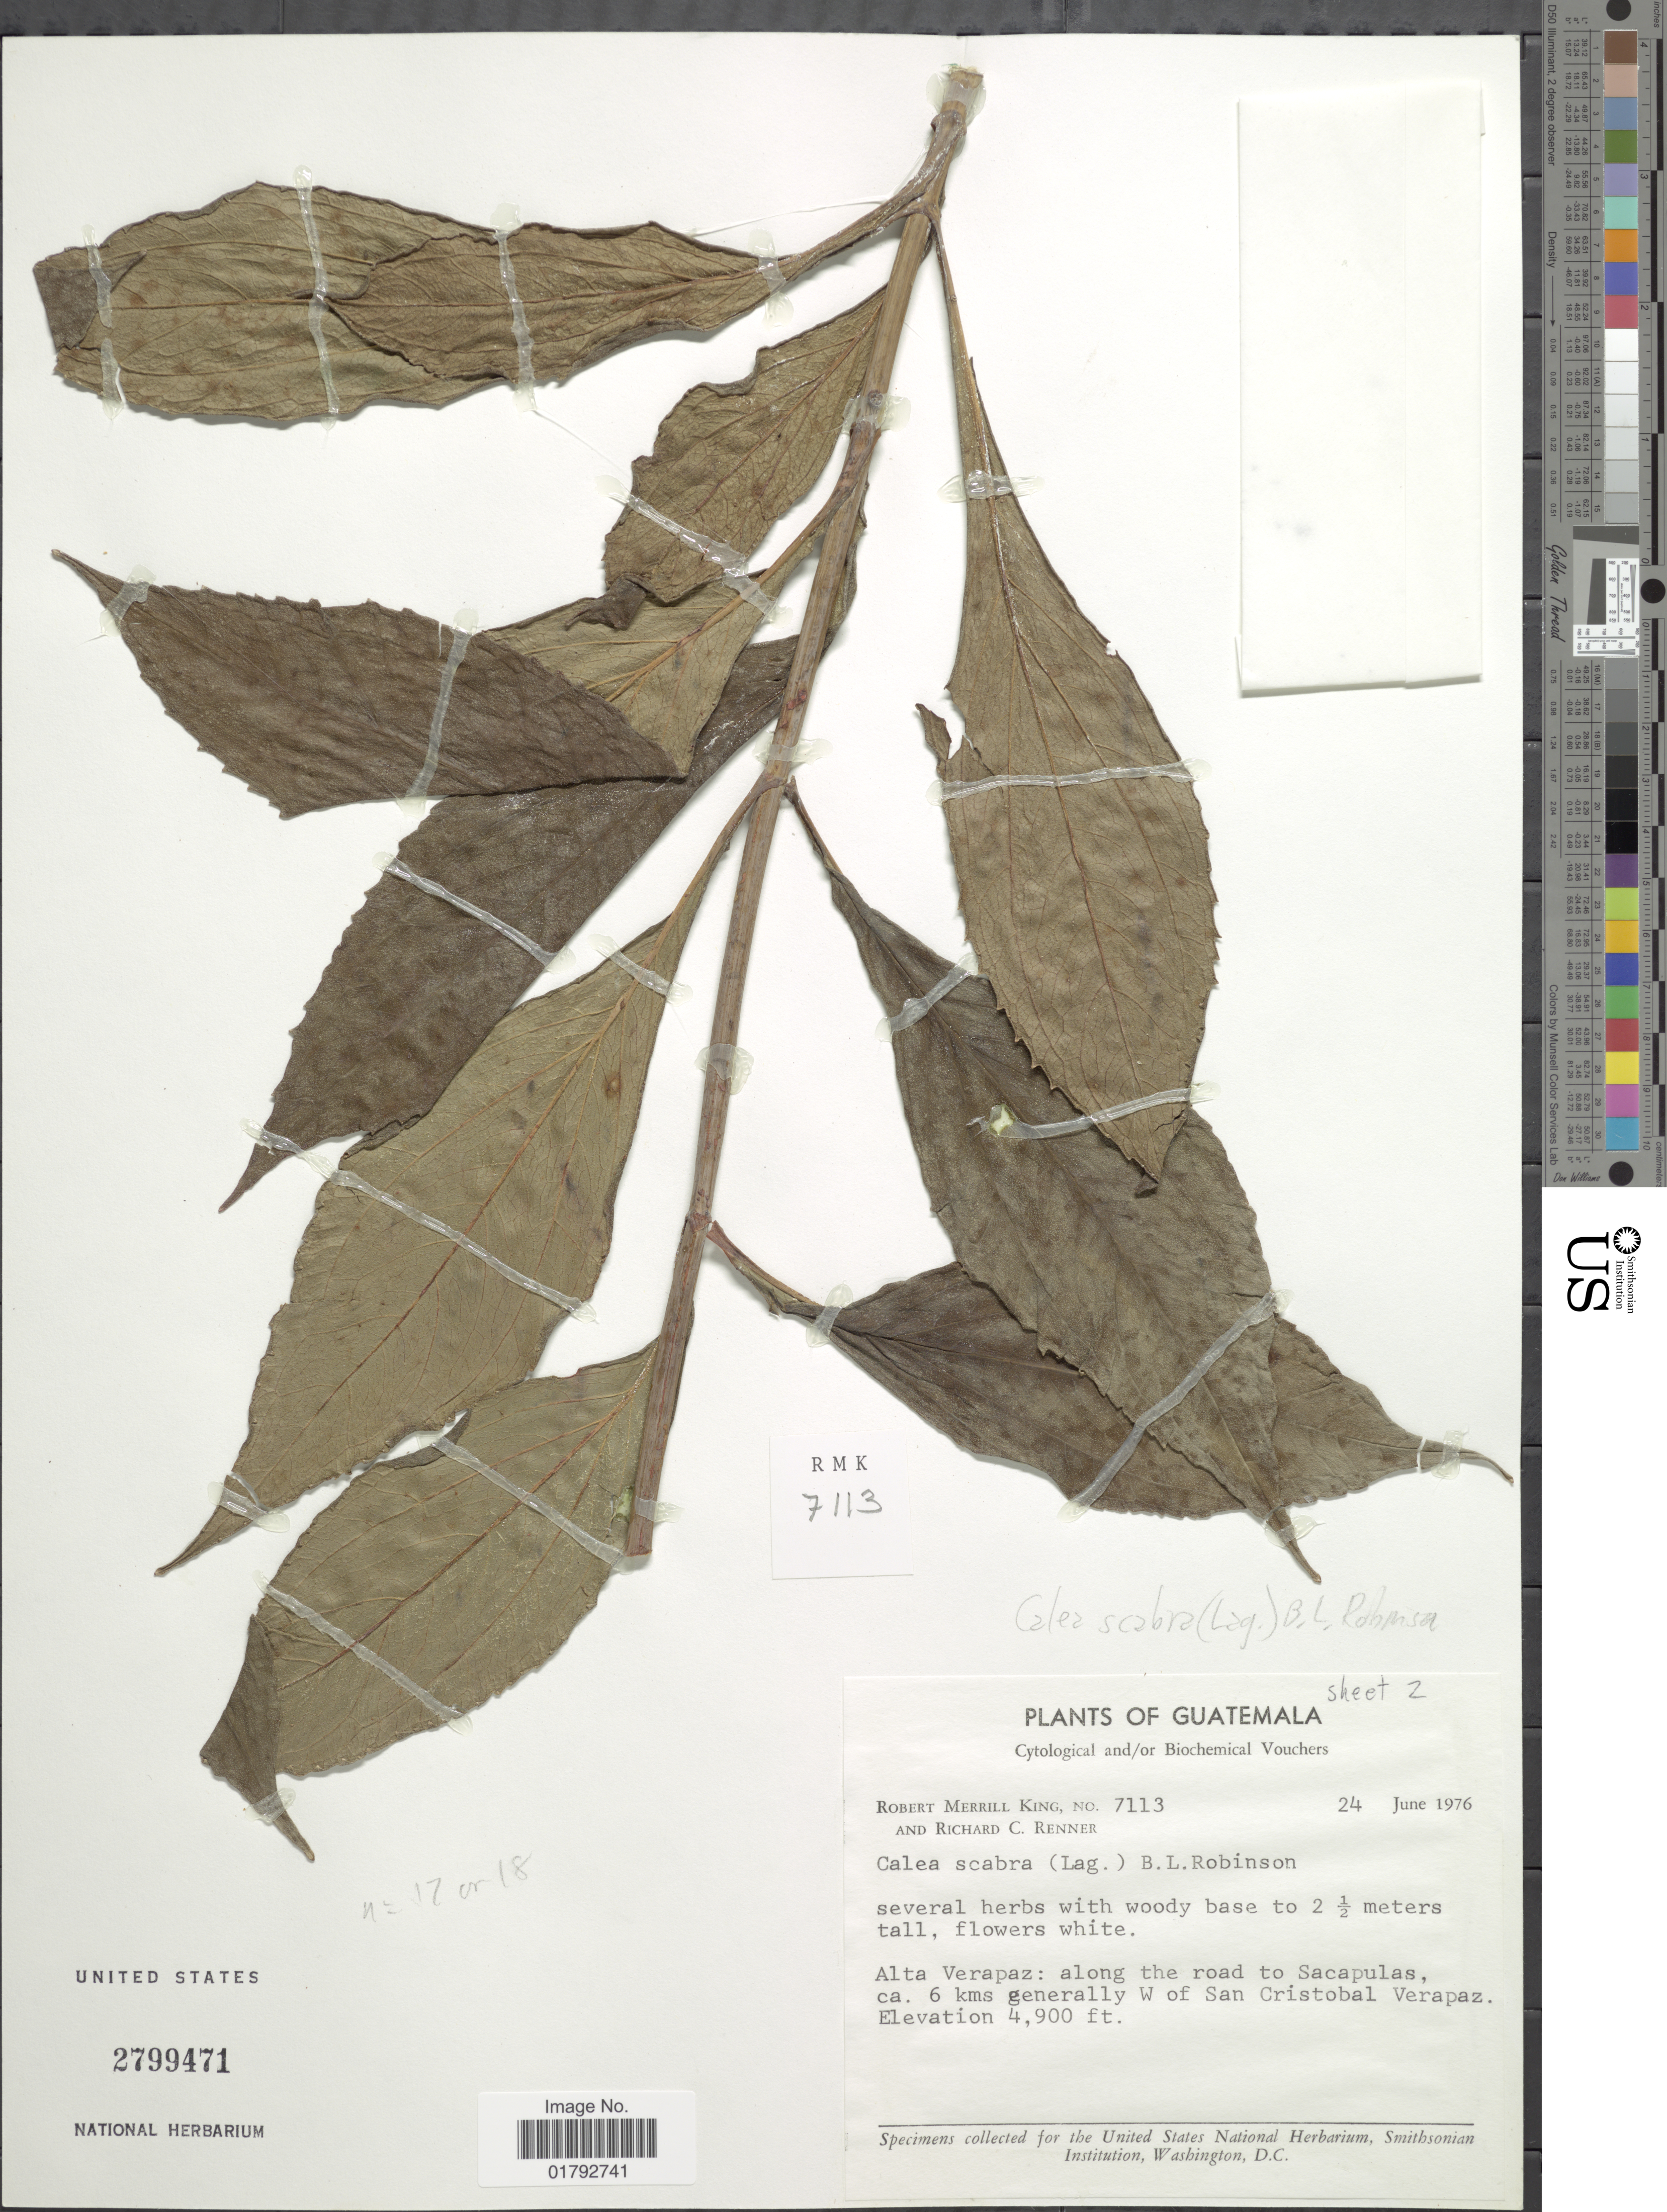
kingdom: Plantae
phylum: Tracheophyta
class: Magnoliopsida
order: Asterales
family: Asteraceae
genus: Alloispermum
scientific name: Alloispermum scabrum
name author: (Lag.) H. Rob.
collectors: R. M. King & R. C. Renner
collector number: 7113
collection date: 1976-06-24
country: Guatemala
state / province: Alta Verapaz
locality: Alta Verpaz: along the road to Sacapulas ca. 6 kms generally W of San Cristobal Verpaz.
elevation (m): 1494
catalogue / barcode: US 2799471